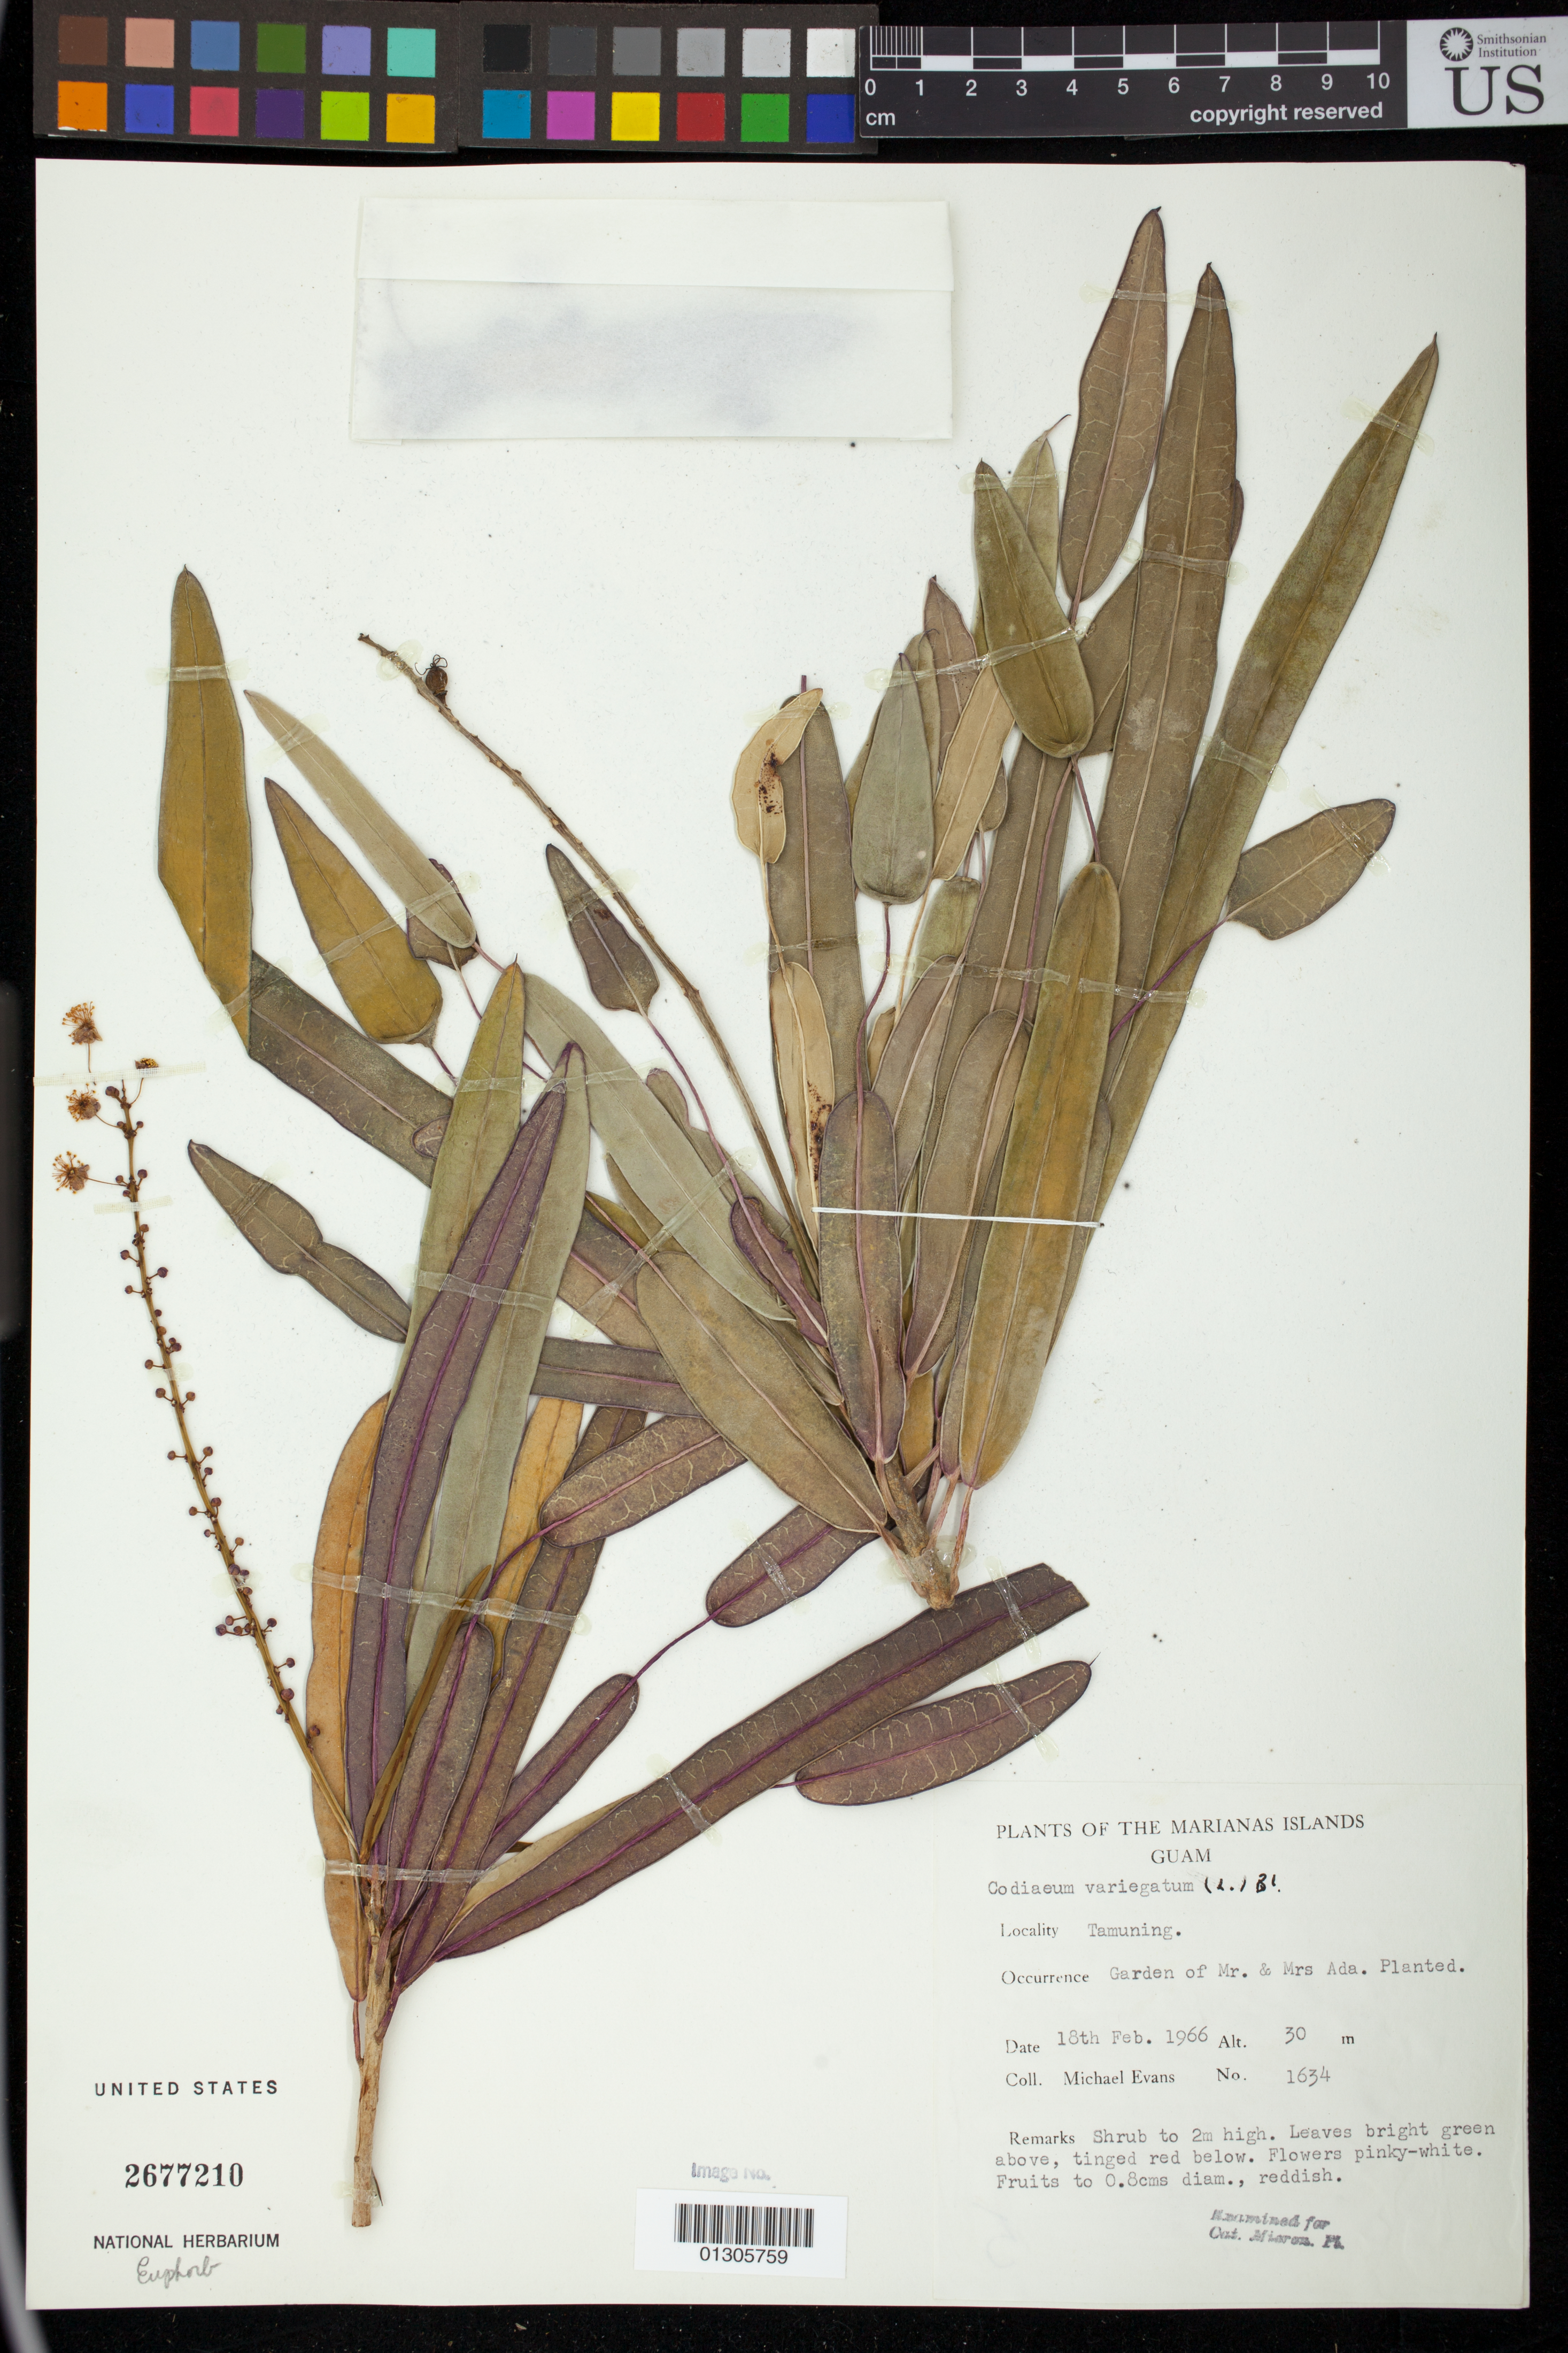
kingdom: Plantae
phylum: Tracheophyta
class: Magnoliopsida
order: Malpighiales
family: Euphorbiaceae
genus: Codiaeum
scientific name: Codiaeum variegatum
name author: (L.) Rumph. ex A. Juss.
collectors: M. Evans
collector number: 1634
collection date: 1966-02-18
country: Guam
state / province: Tamuning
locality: Tamuning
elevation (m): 30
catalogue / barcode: US 2677210